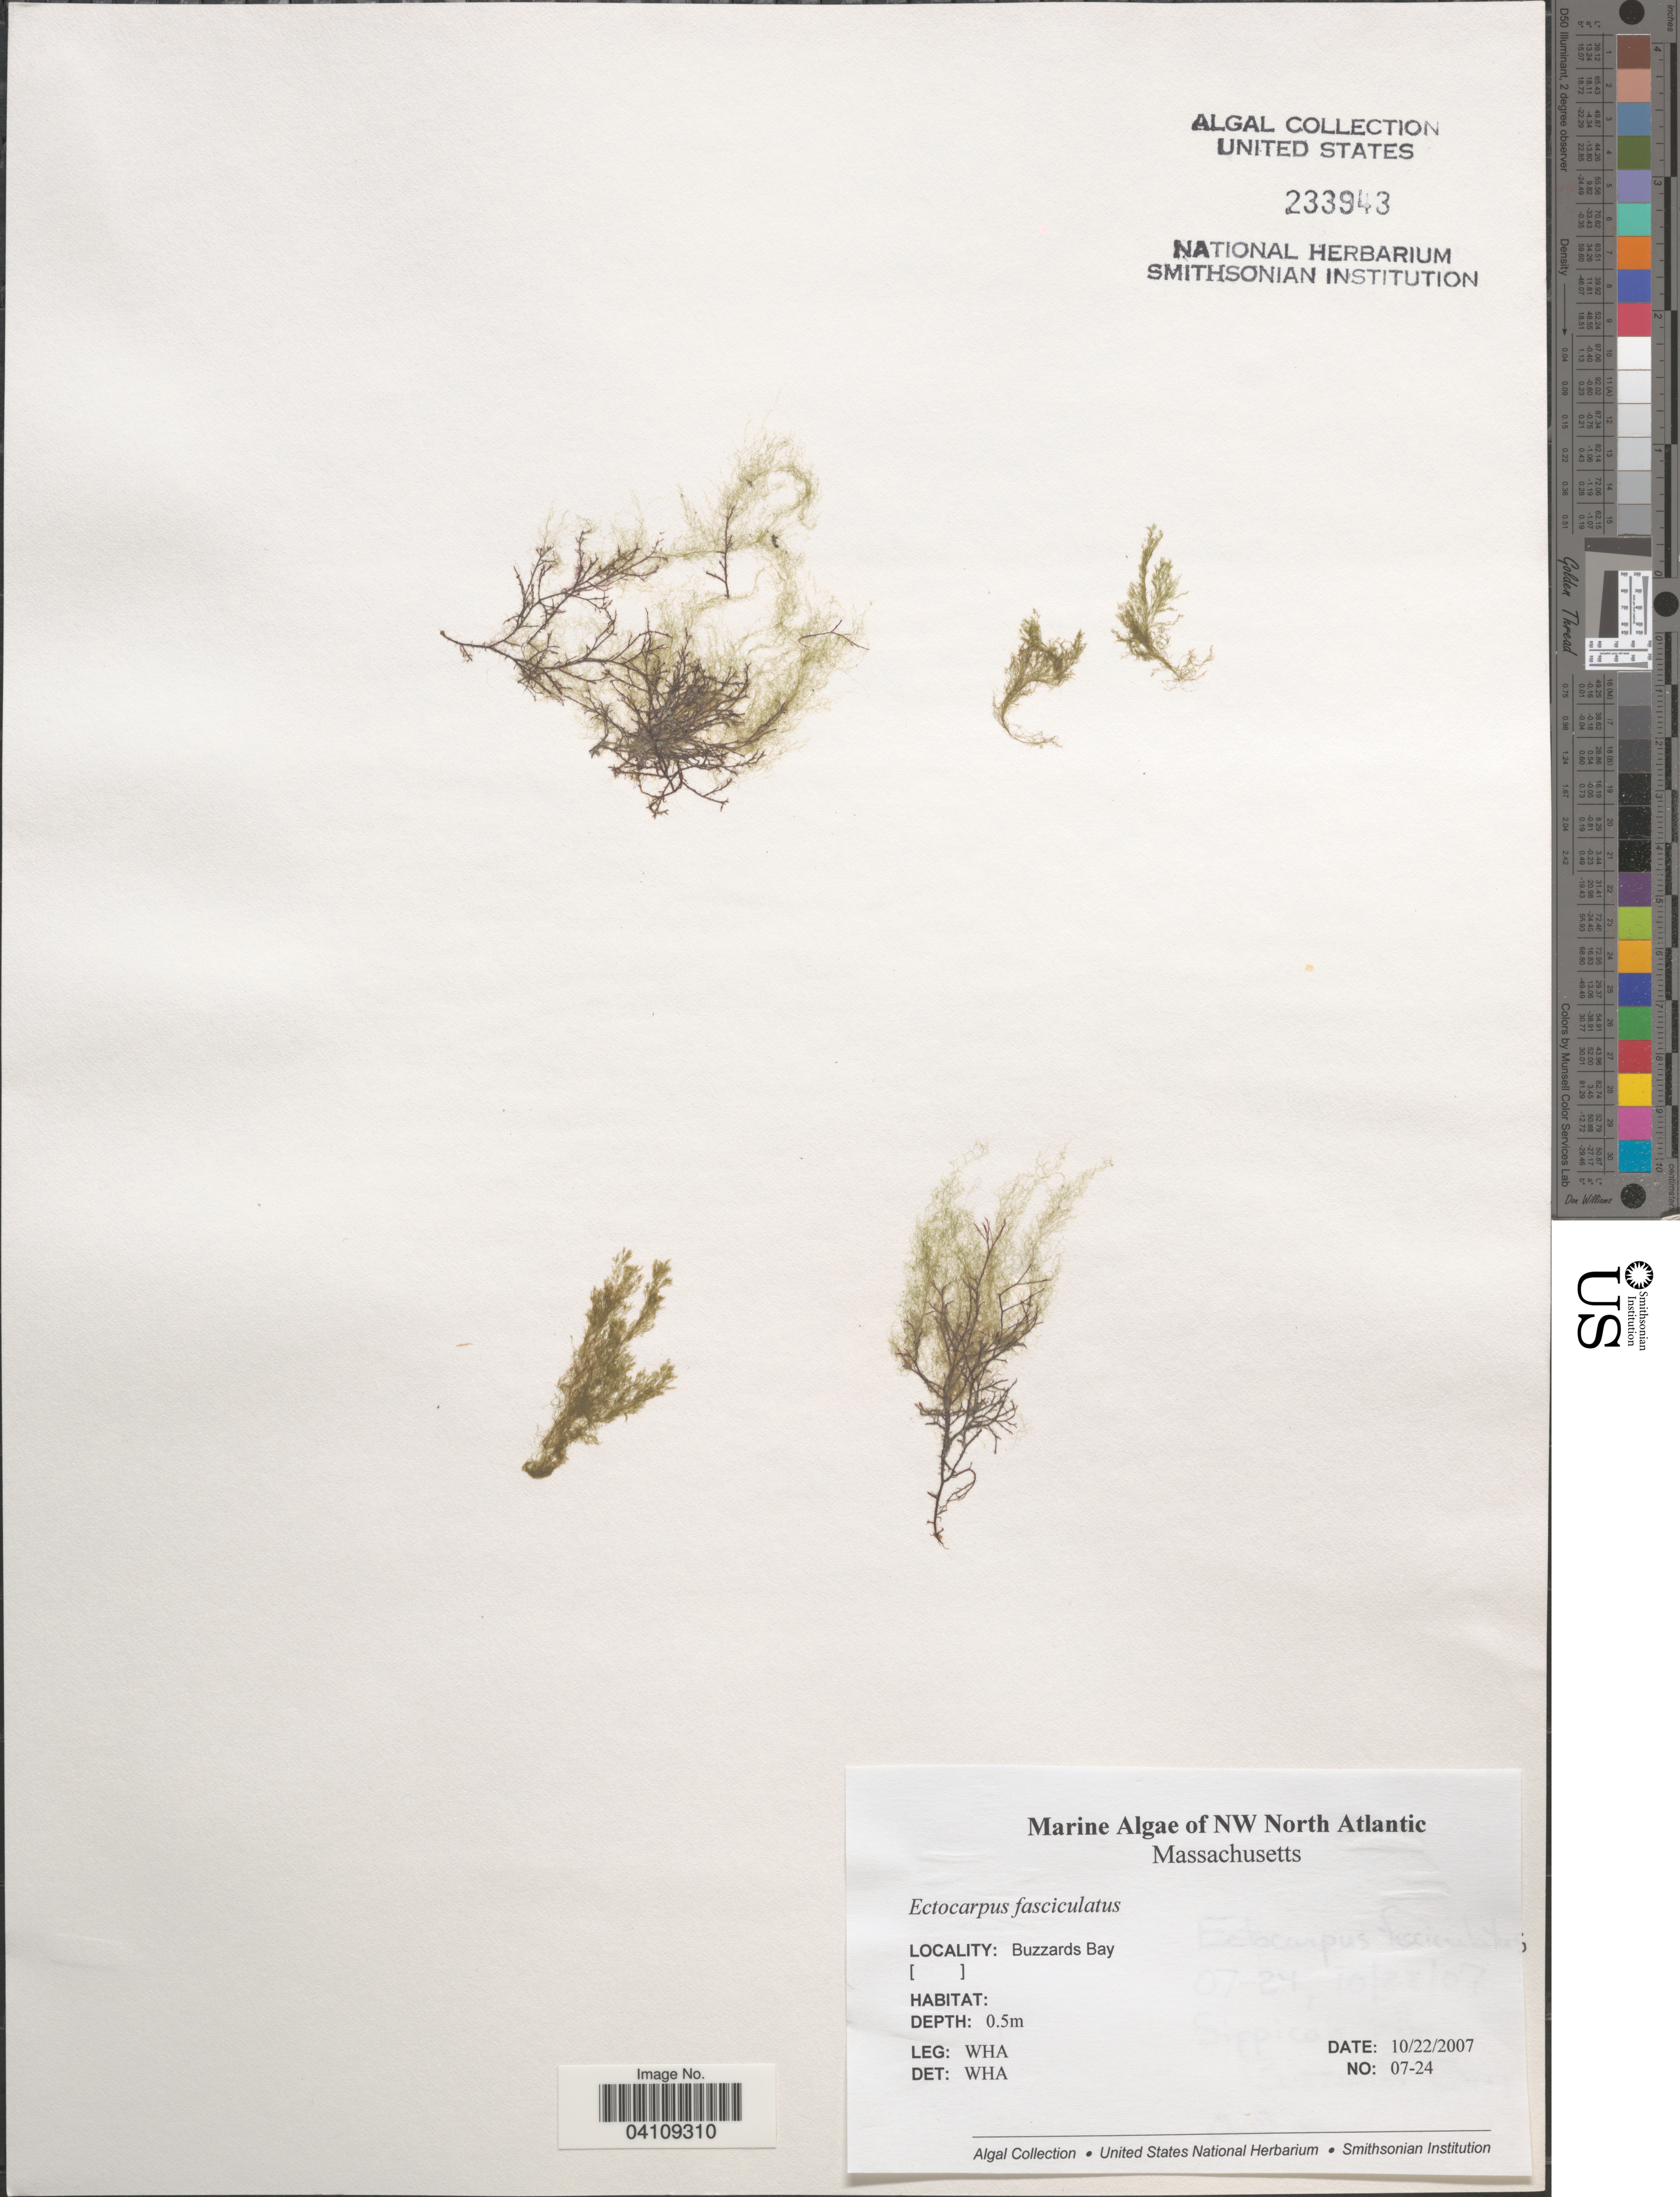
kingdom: Chromista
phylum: Ochrophyta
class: Phaeophyceae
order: Ectocarpales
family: Ectocarpaceae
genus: Ectocarpus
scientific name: Ectocarpus fasciculatus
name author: Harv.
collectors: W. H. Adey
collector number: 07-24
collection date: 2007-10-22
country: United States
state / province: Massachusetts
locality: NW North Atlantic. Buzzards Bay.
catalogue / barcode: US 233943